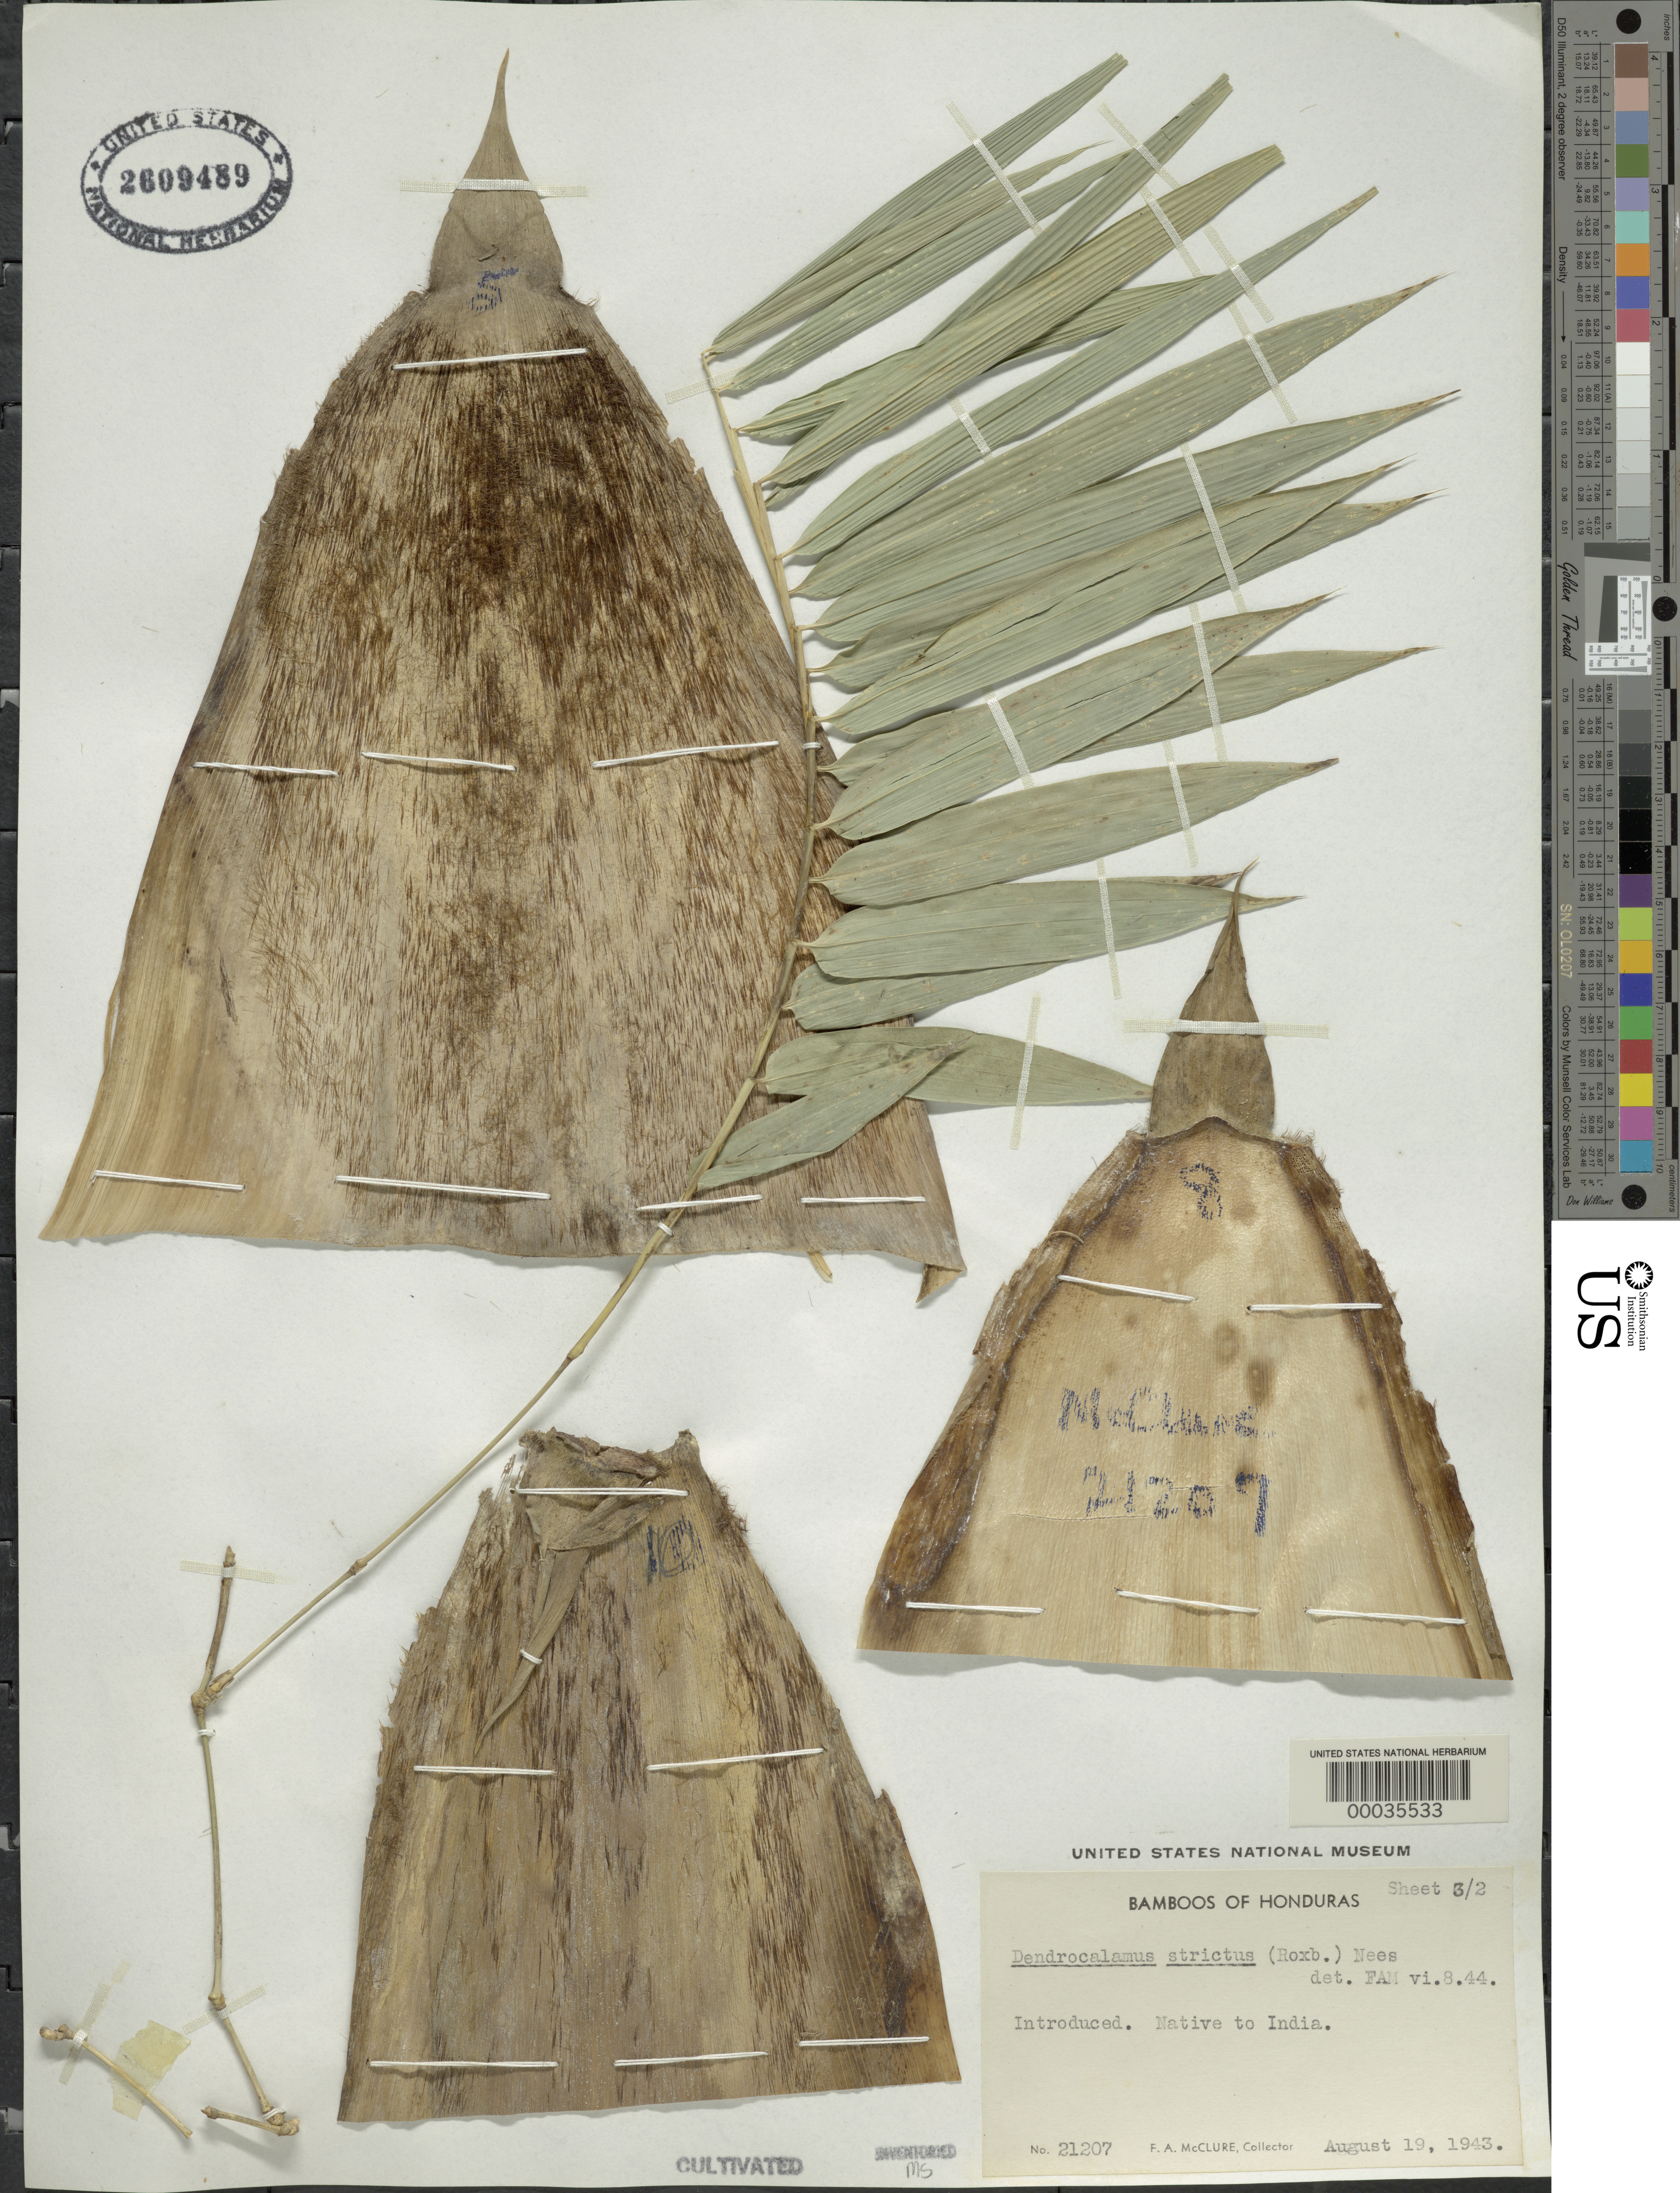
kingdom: Plantae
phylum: Tracheophyta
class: Liliopsida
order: Poales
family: Poaceae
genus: Dendrocalamus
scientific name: Dendrocalamus strictus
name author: (Roxb.) Nees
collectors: F. A. McClure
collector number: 21207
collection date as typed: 19 Aug 1943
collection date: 1943-08-19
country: Honduras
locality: United fruit co's. agricultural experimental station-Lancetilla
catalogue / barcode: US 2609489